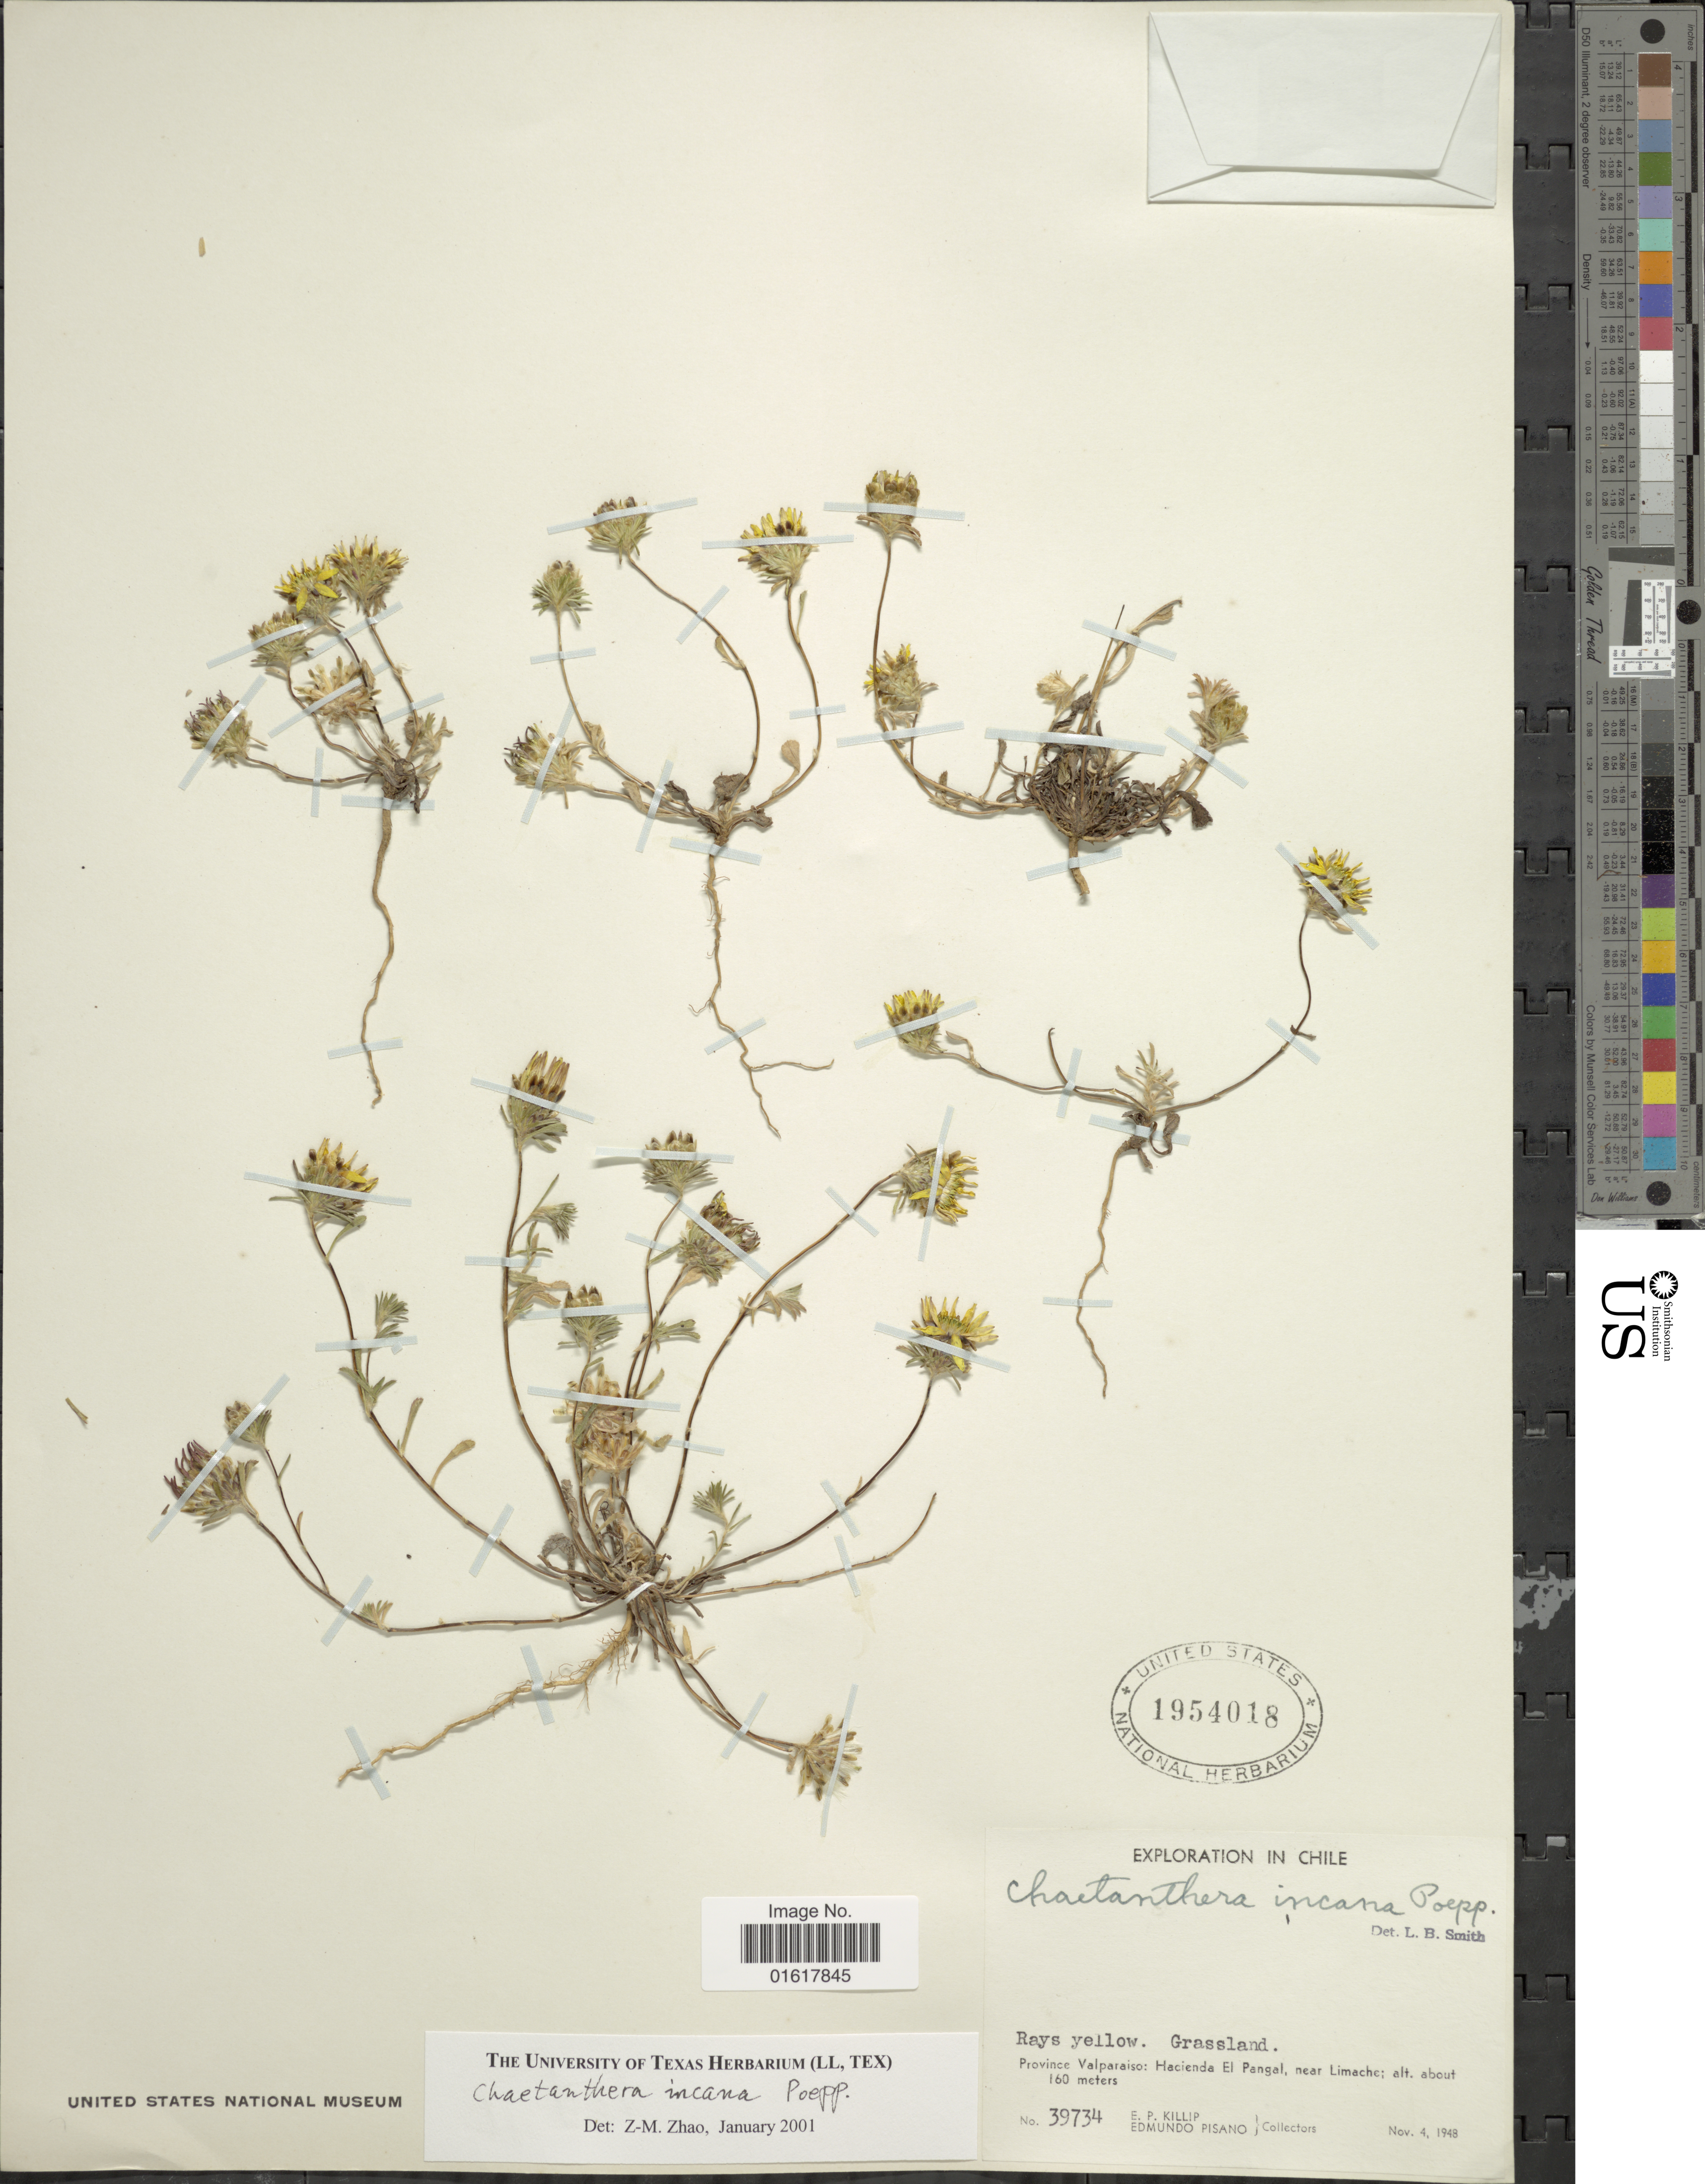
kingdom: Plantae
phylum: Tracheophyta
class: Magnoliopsida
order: Asterales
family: Asteraceae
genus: Chaetanthera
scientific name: Chaetanthera incana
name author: Poepp. ex Less.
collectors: E. P. Killip & E. Pisano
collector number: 39734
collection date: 1948-11-04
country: Chile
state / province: Valparaíso (V)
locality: Hacienda El pangal, near Limache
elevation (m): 160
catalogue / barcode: US 1954018